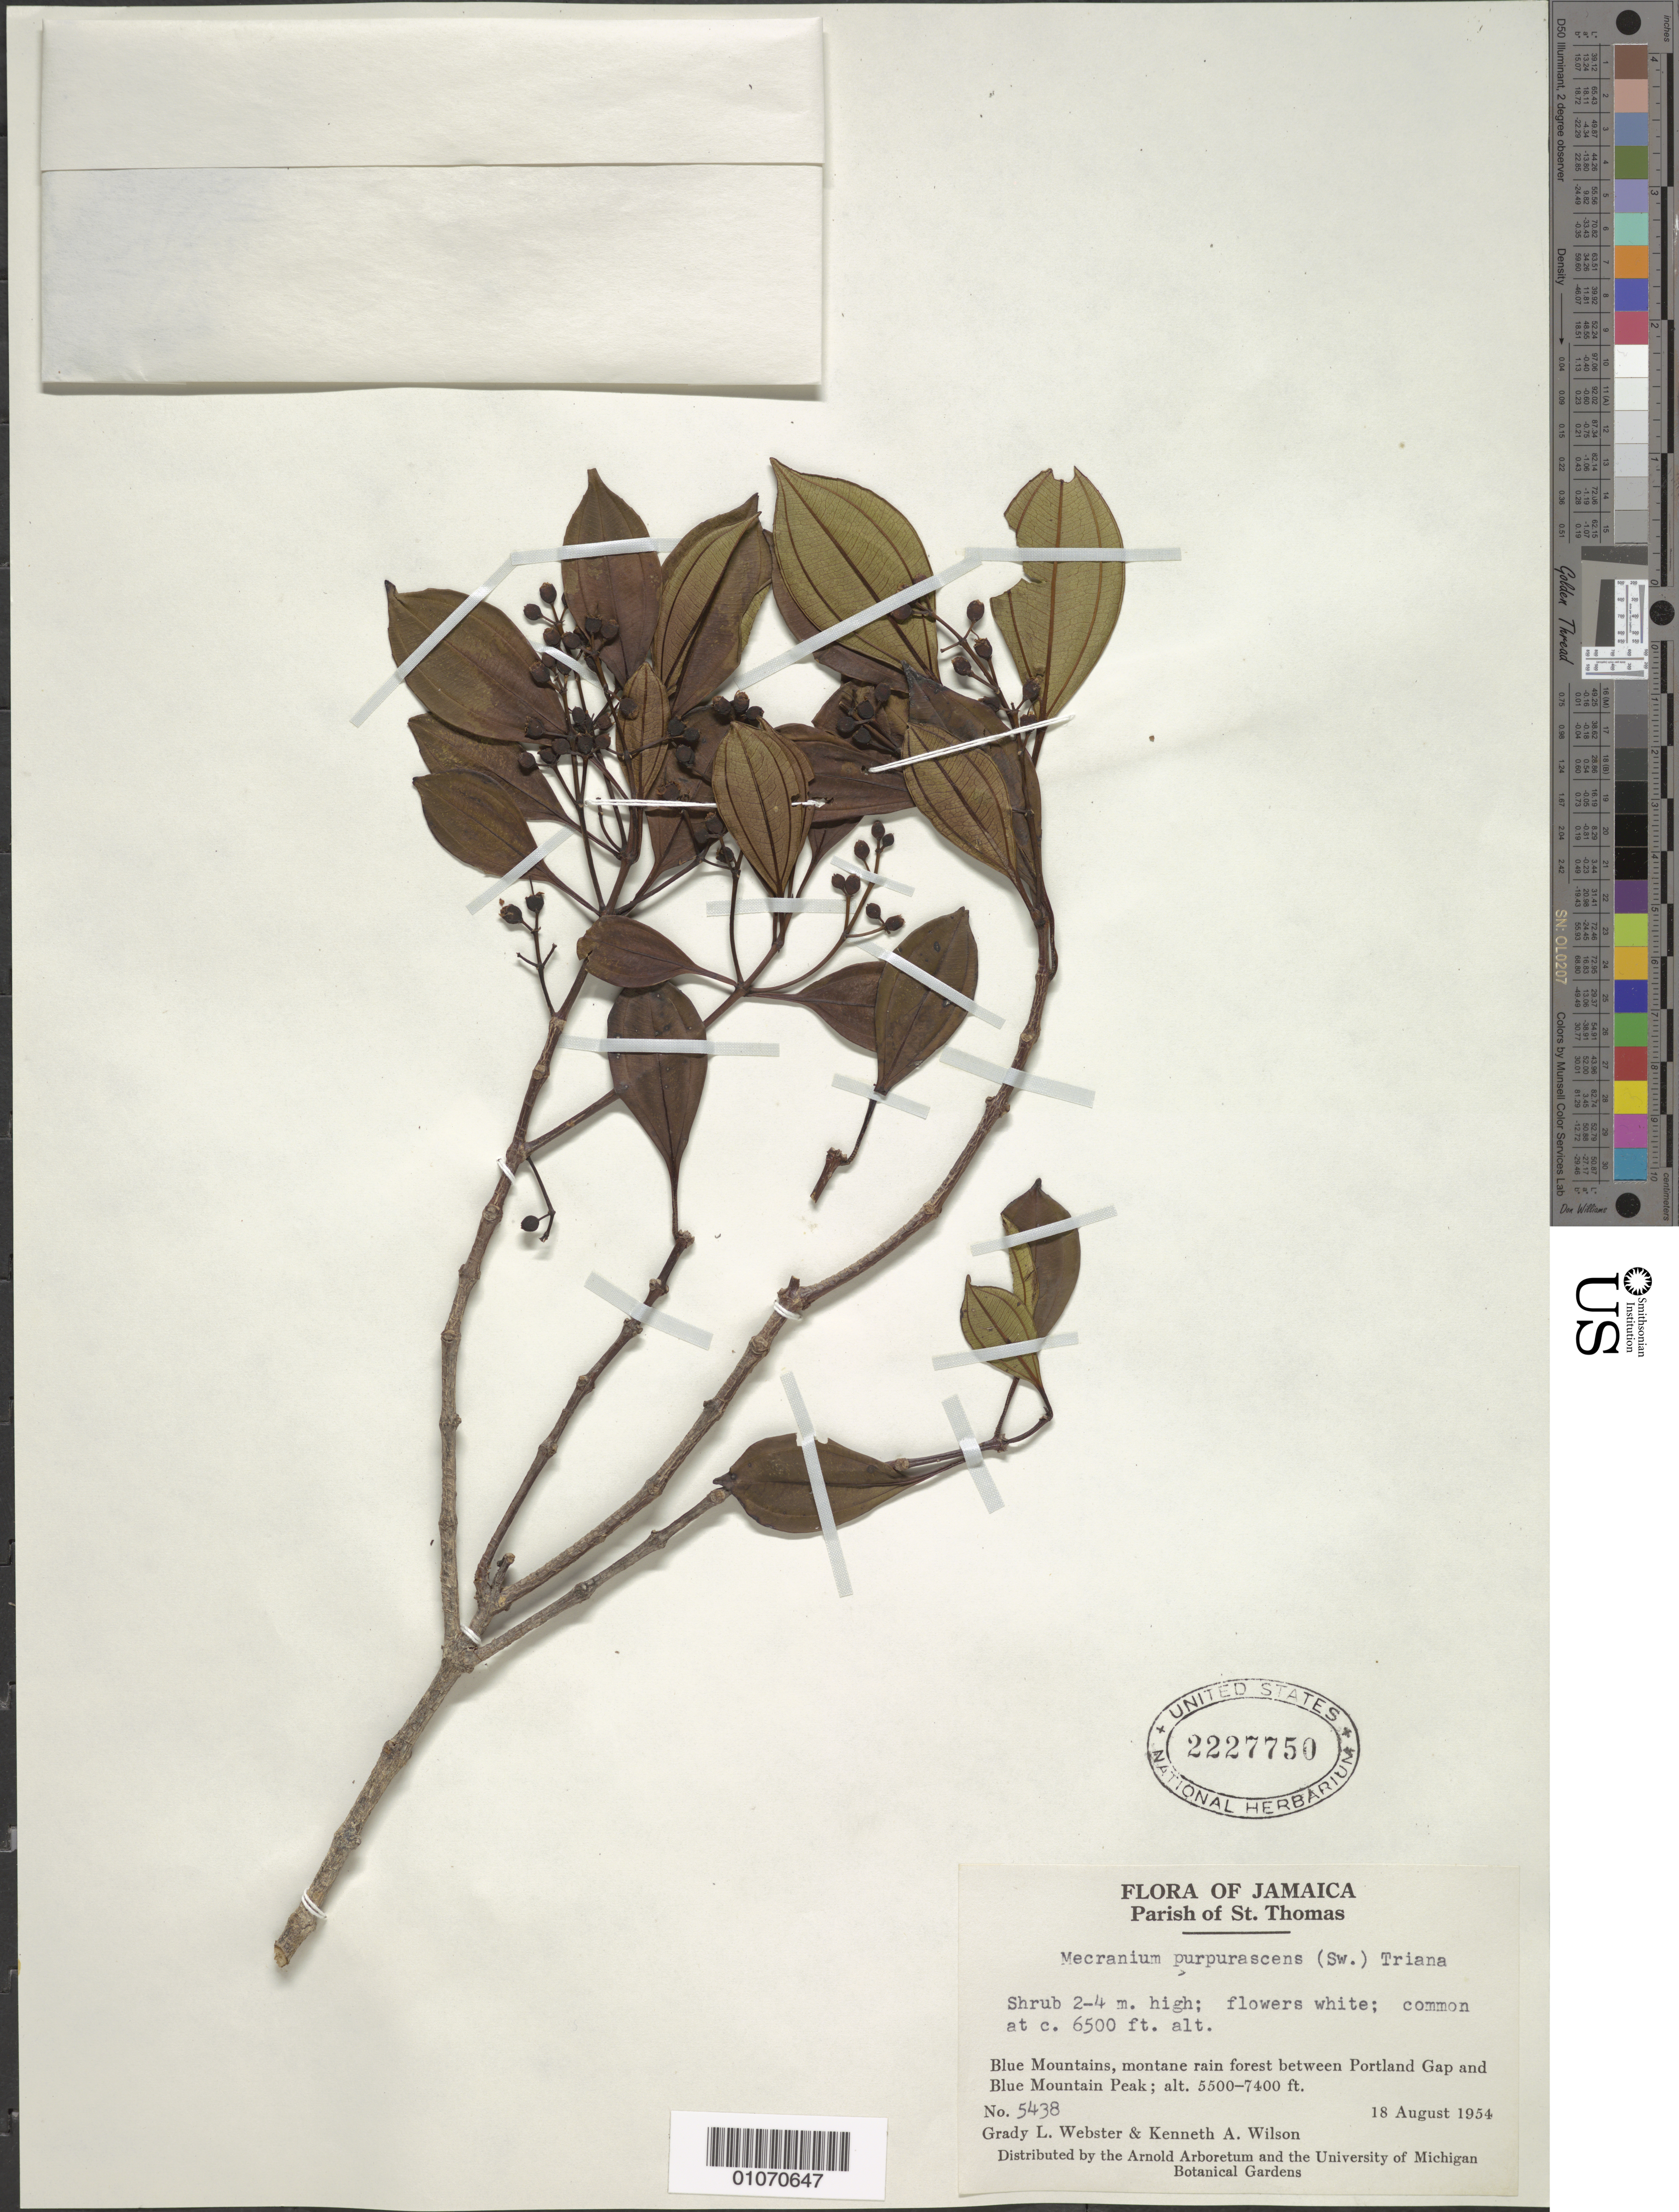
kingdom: Plantae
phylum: Tracheophyta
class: Magnoliopsida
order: Myrtales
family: Melastomataceae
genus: Mecranium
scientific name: Mecranium purpurascens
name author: (DC.) Triana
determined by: Skean, J. D., Jr.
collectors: G. L. Webster & K. A. Wilson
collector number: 5438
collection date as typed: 18 Aug 1954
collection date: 1954-08-18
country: Jamaica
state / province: Saint Thomas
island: Jamaica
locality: Blue Mountains, between Portland Gap and Blue Mountain Peak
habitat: Montane rainforest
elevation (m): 1676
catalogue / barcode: US 2227750